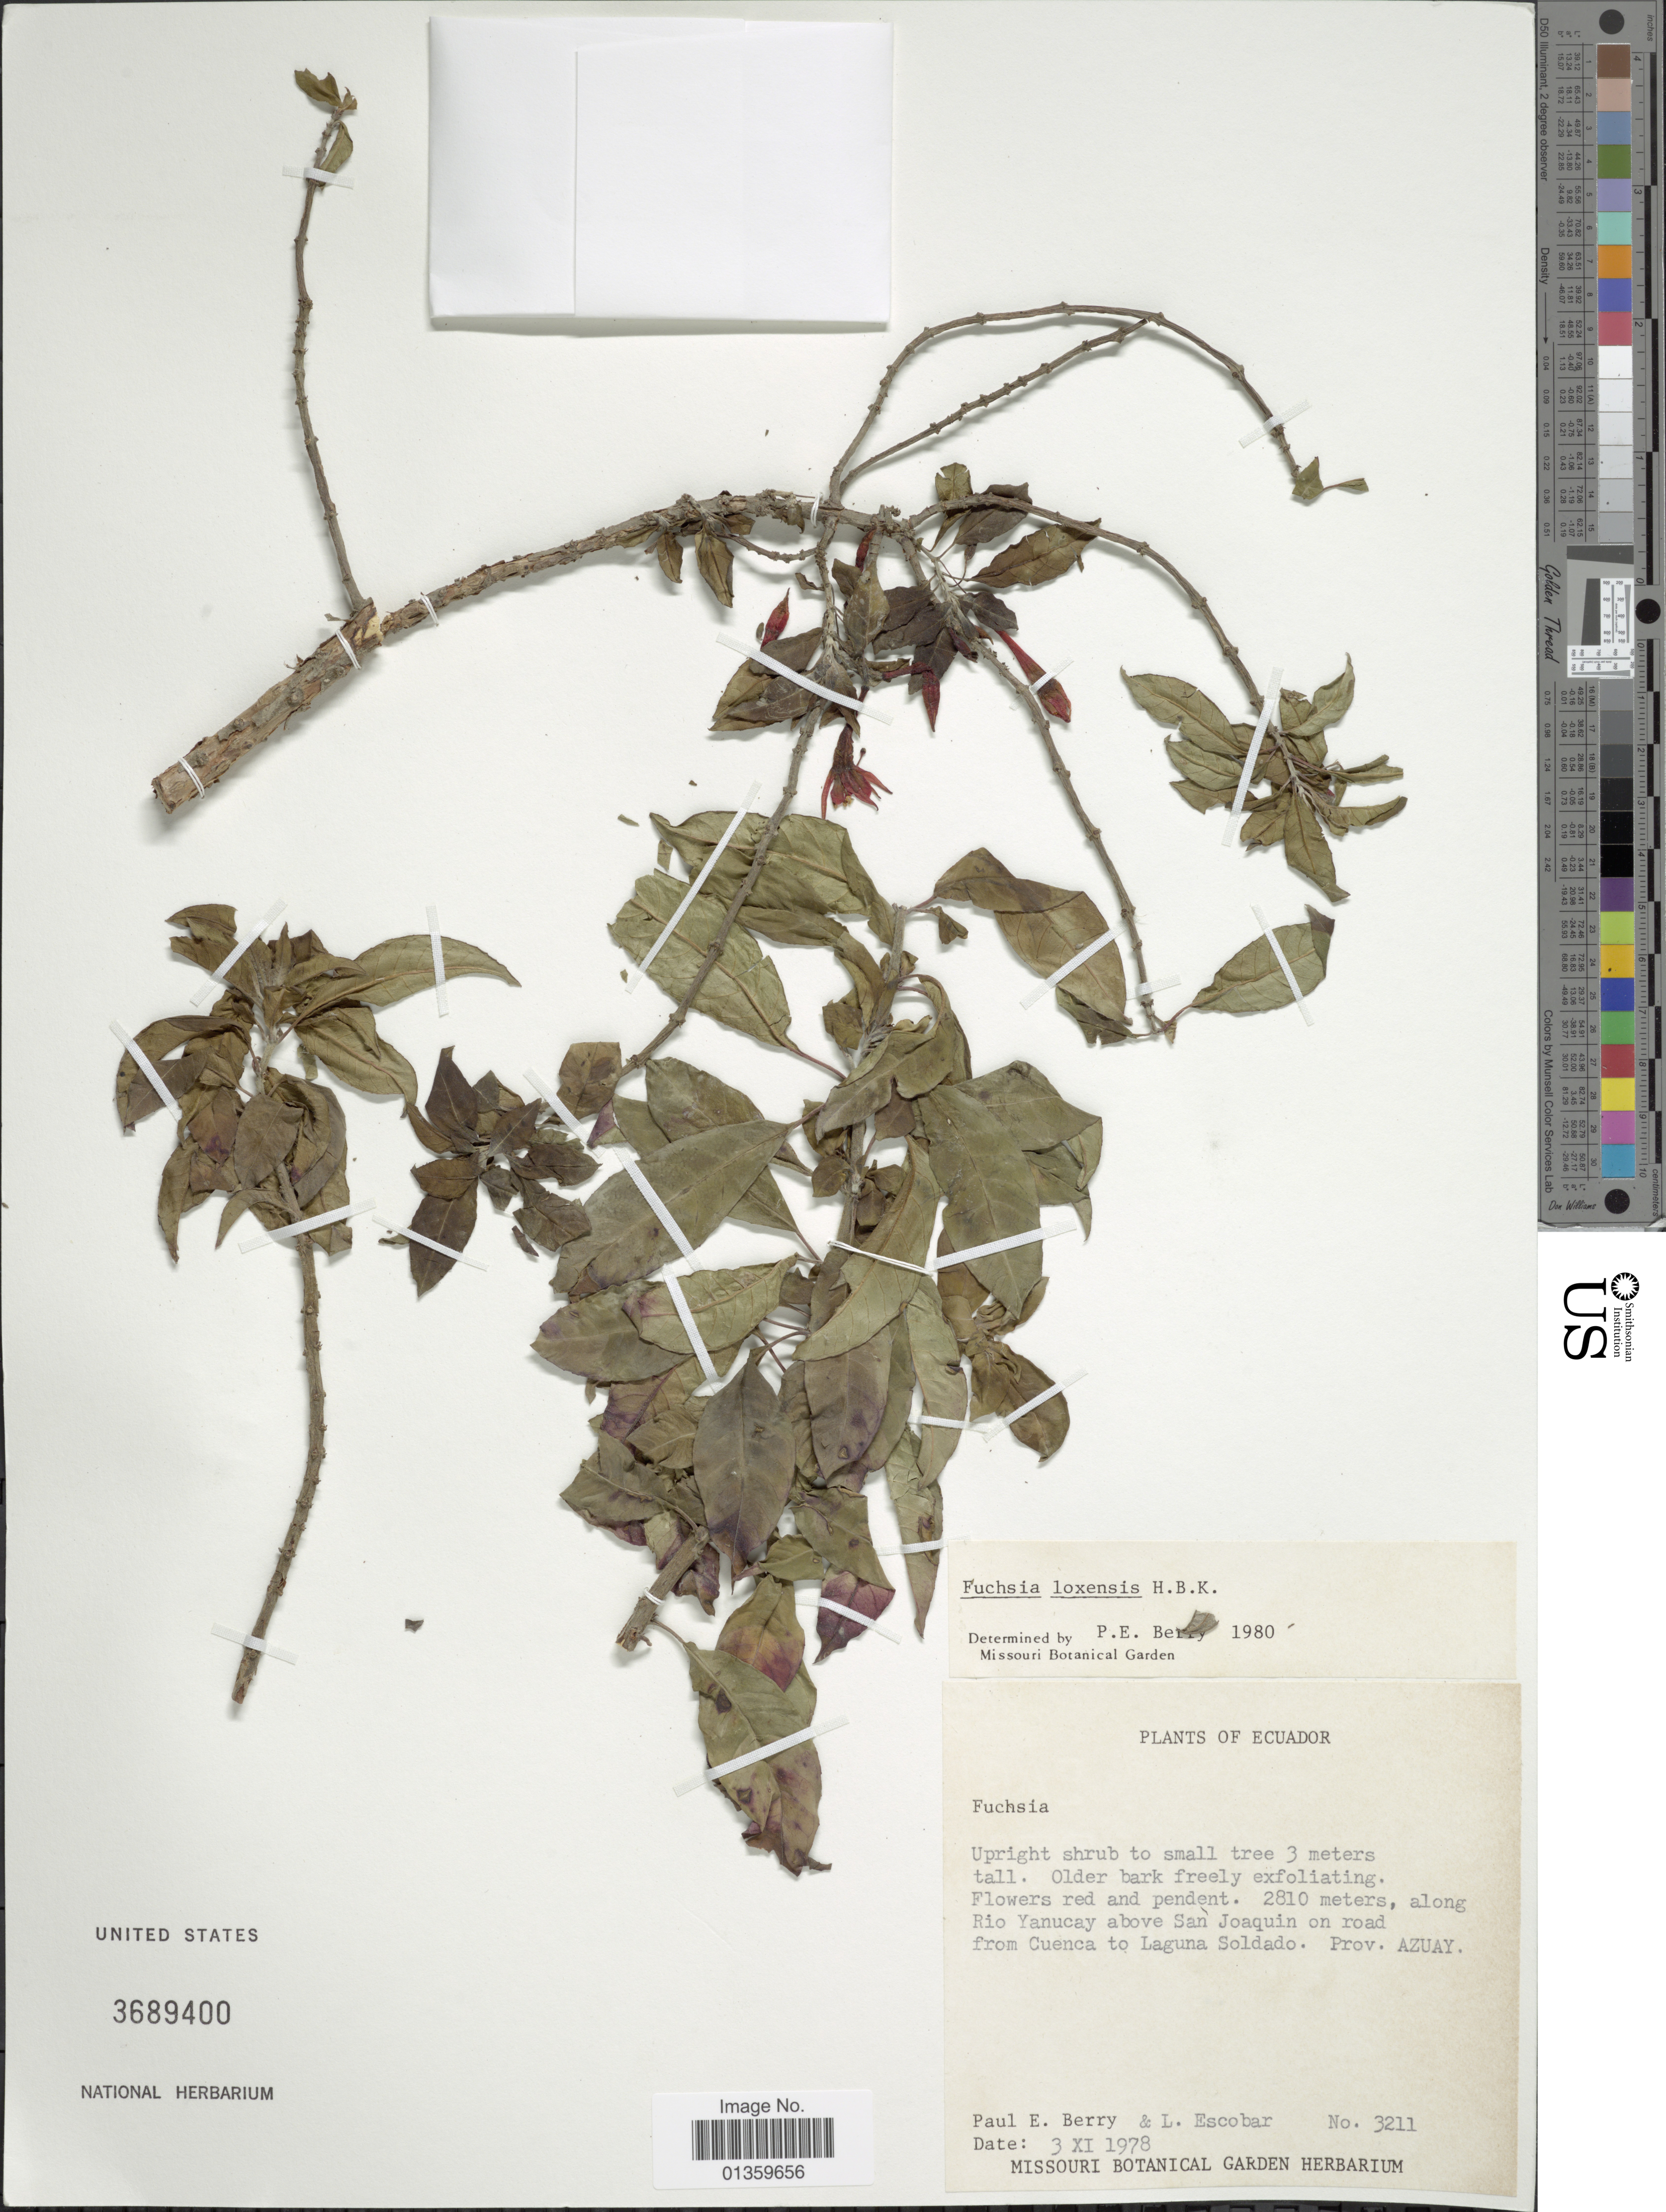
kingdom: Plantae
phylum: Tracheophyta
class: Magnoliopsida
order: Myrtales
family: Onagraceae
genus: Fuchsia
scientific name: Fuchsia loxensis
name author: Kunth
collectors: P. E. Berry & L. Escobar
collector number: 3211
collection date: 1978-11-03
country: Ecuador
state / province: Azuay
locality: Along Rio Yanucay above San Joaquin on road from Cuenca to Laguna Soldado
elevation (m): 2810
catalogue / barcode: US 3689400